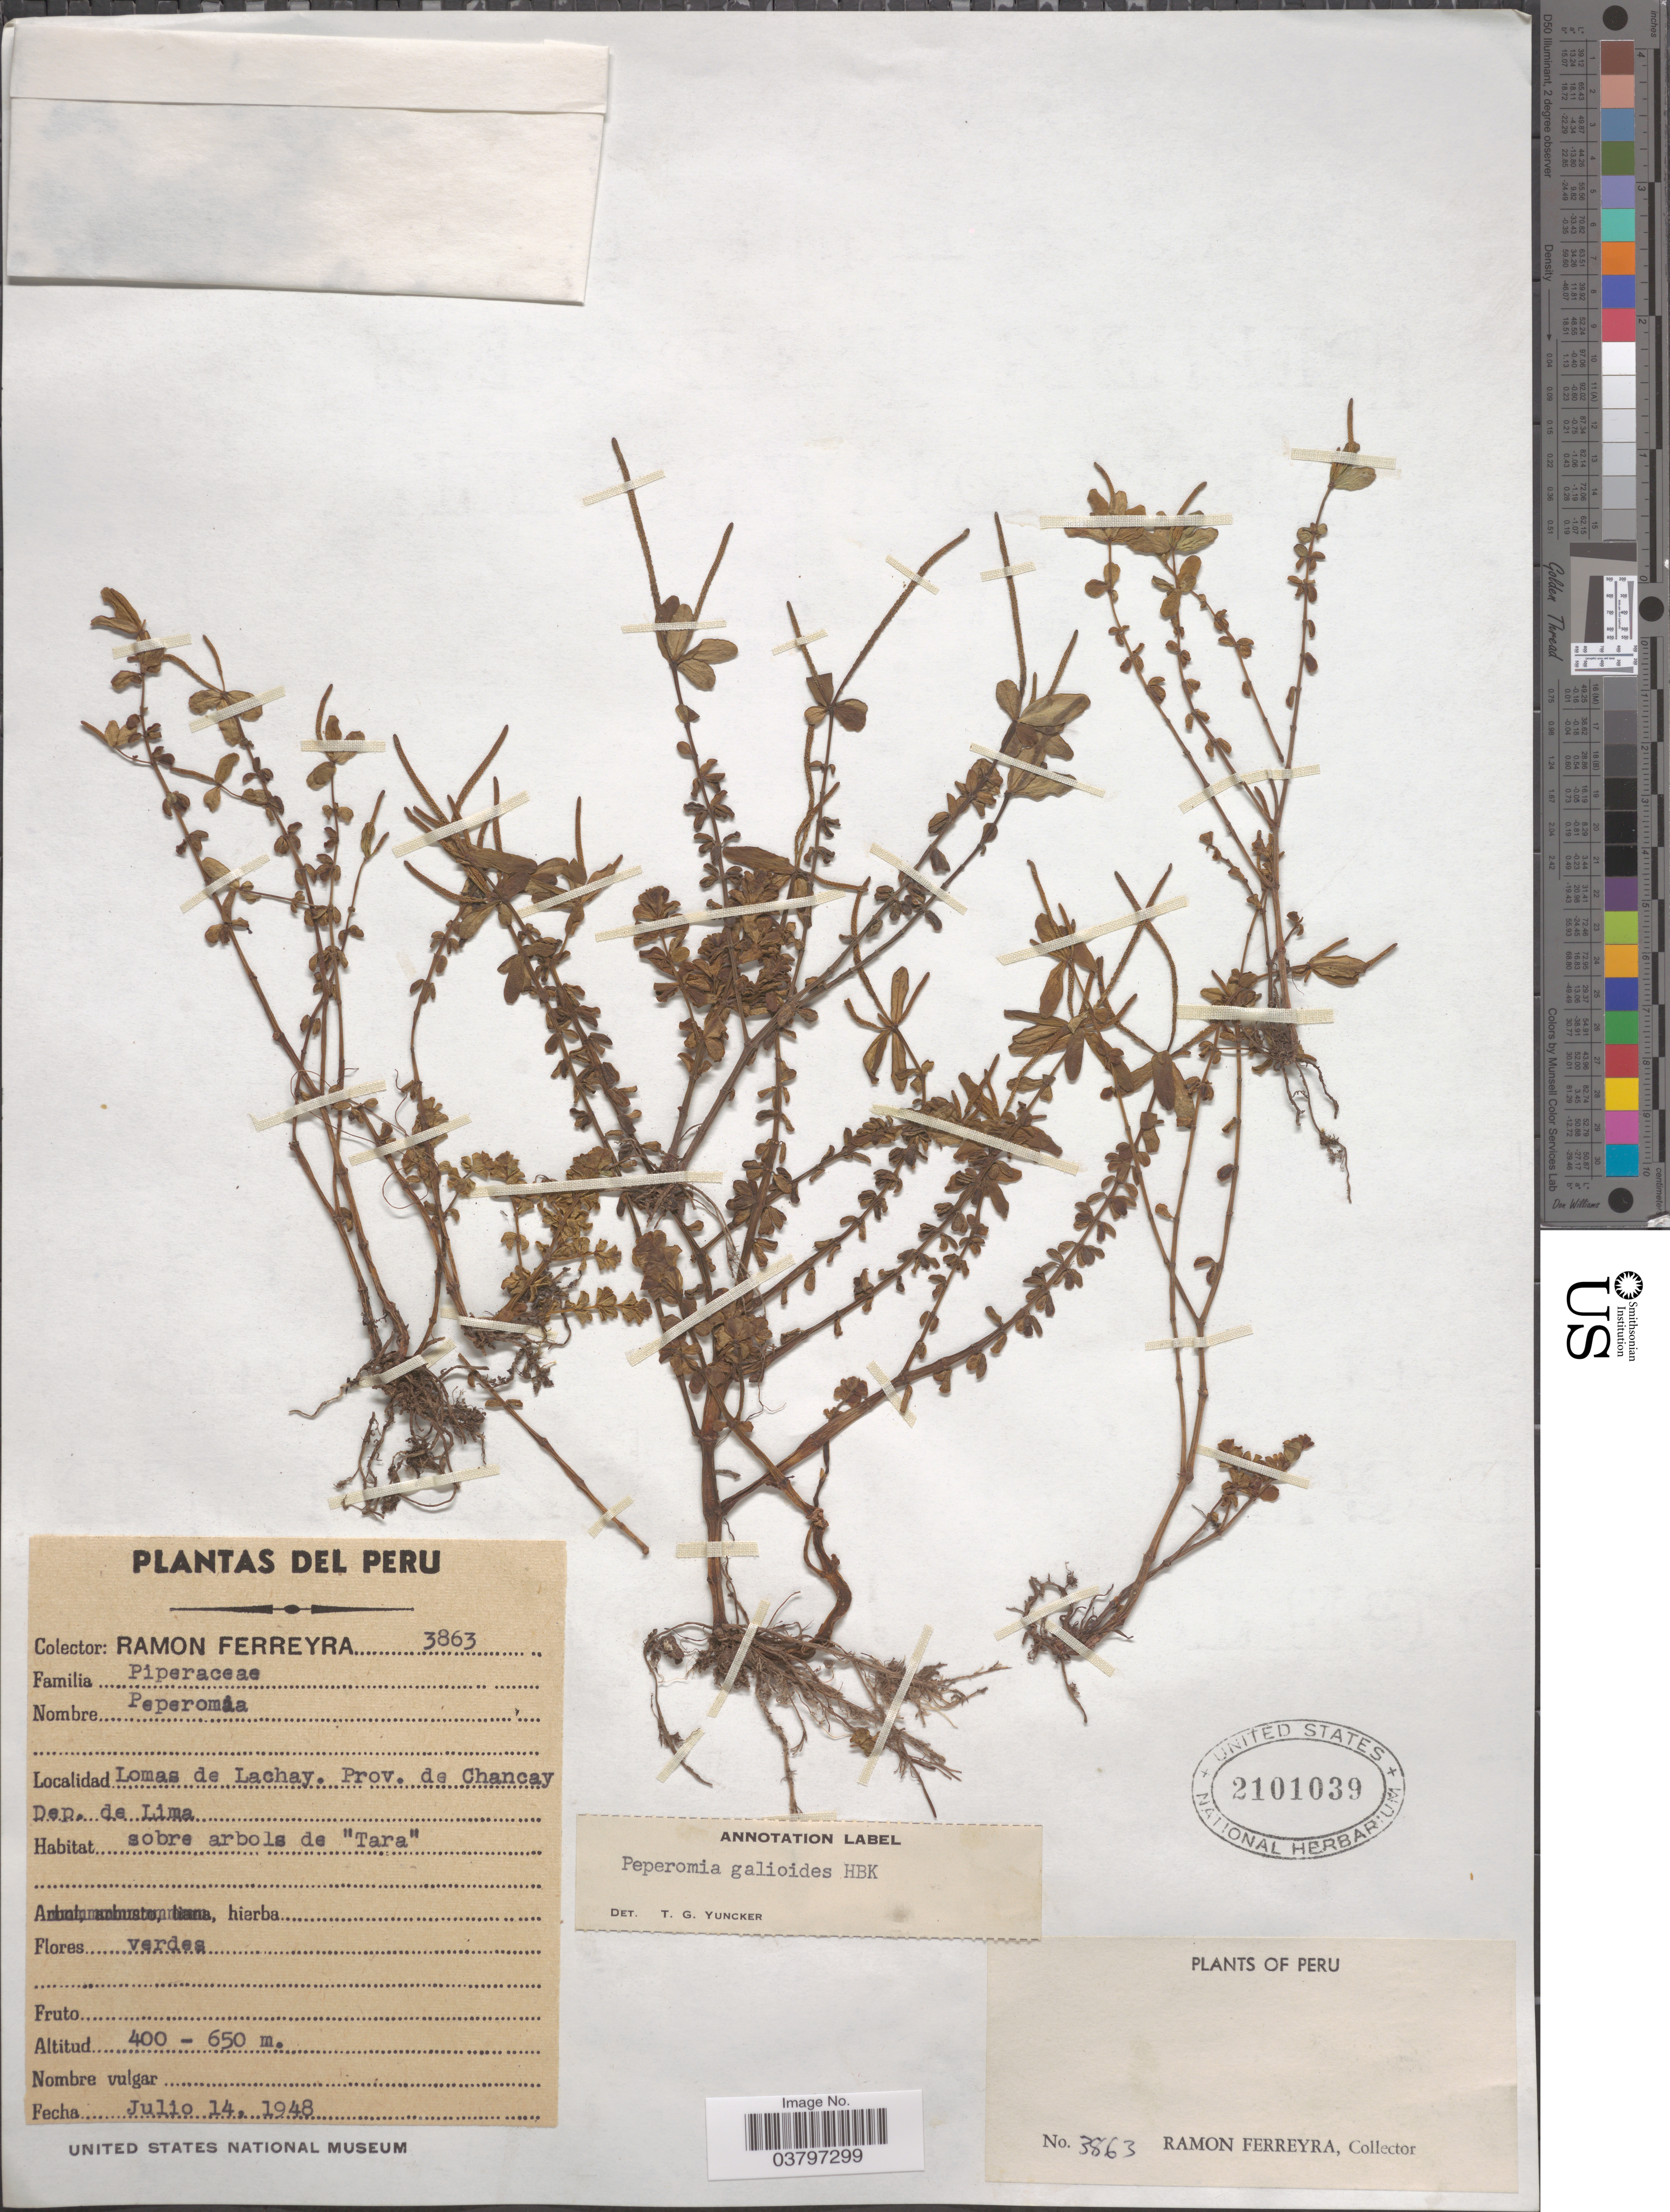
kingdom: Plantae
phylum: Tracheophyta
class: Magnoliopsida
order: Piperales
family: Piperaceae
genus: Peperomia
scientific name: Peperomia galioides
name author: Kunth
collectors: R. A. Ferreyra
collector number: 3863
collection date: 1948-07-14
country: Peru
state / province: Lima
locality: Lomas de Lachay. Prov. de Chancay. Dep. de Lima.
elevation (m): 400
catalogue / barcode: US 2101039